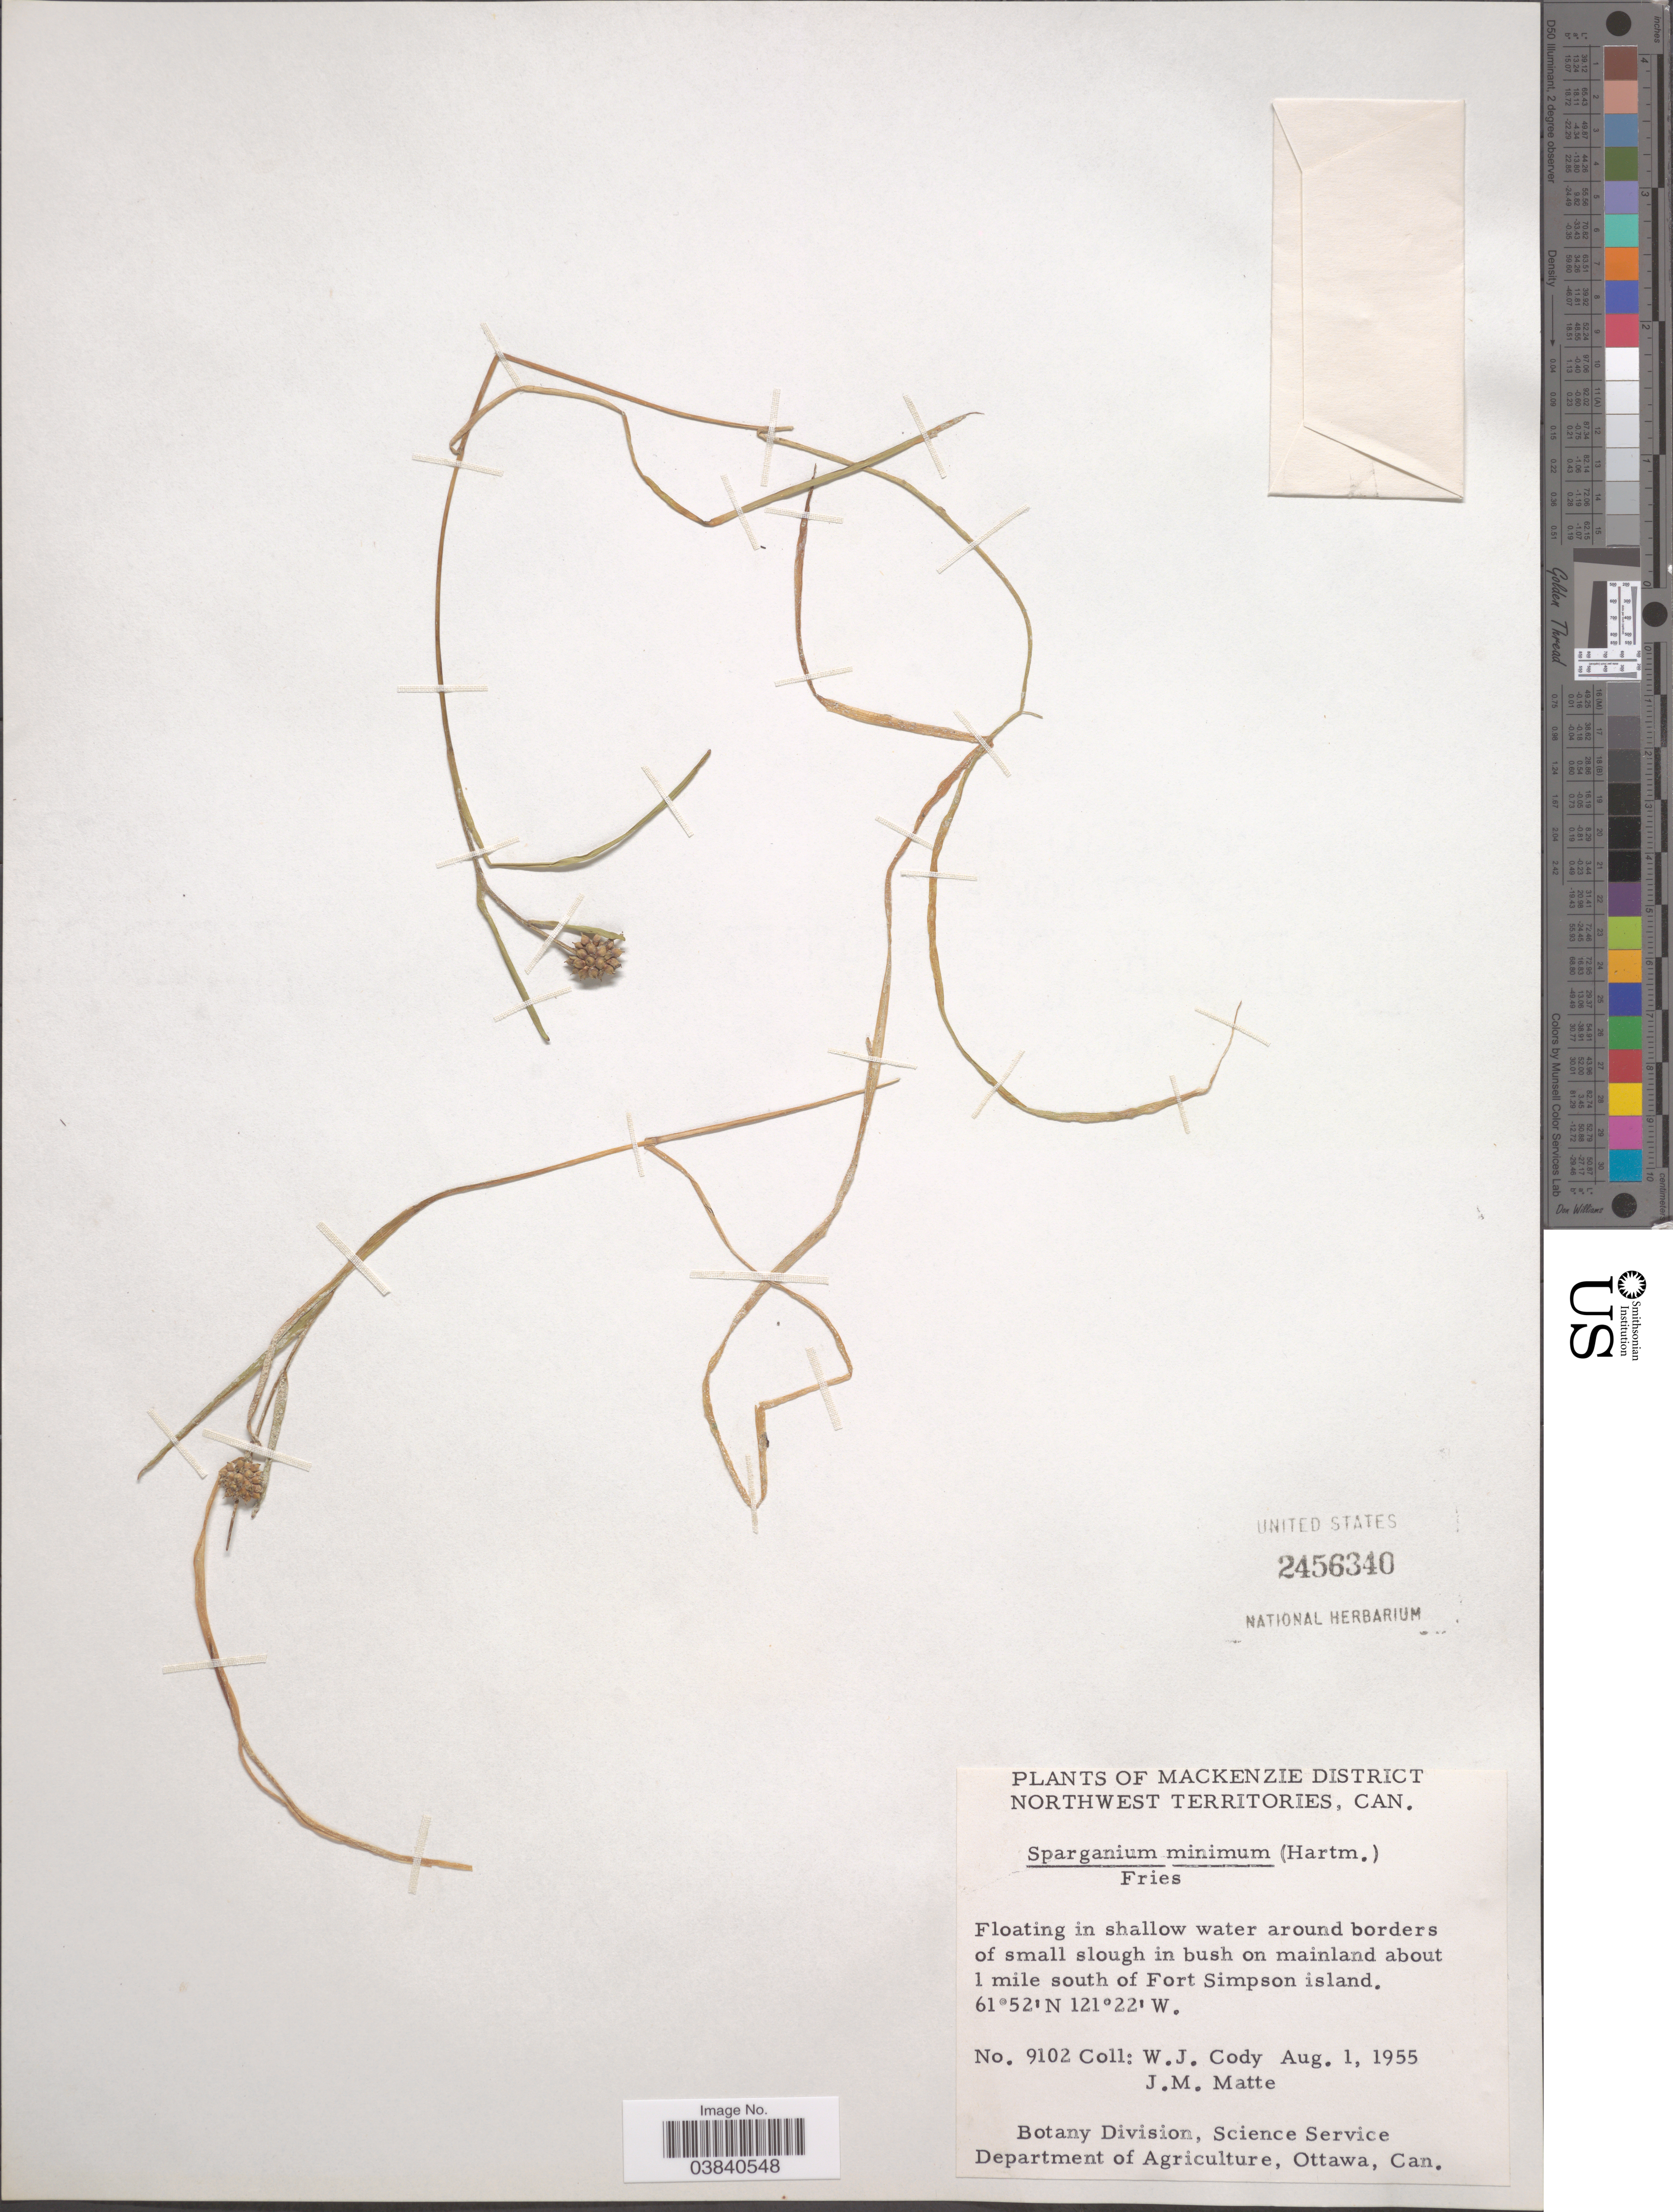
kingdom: Plantae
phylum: Tracheophyta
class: Liliopsida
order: Poales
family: Typhaceae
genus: Sparganium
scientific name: Sparganium minimum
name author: Wallr.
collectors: W. Cody & J. Matte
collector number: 9102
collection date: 1955-08-01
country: Canada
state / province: Northwest Territories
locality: Mackenzie District. Floating in shallow water around borders of small slough in bush on mainland about 1 mile south of Fort Simpson island.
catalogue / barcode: US 2456340